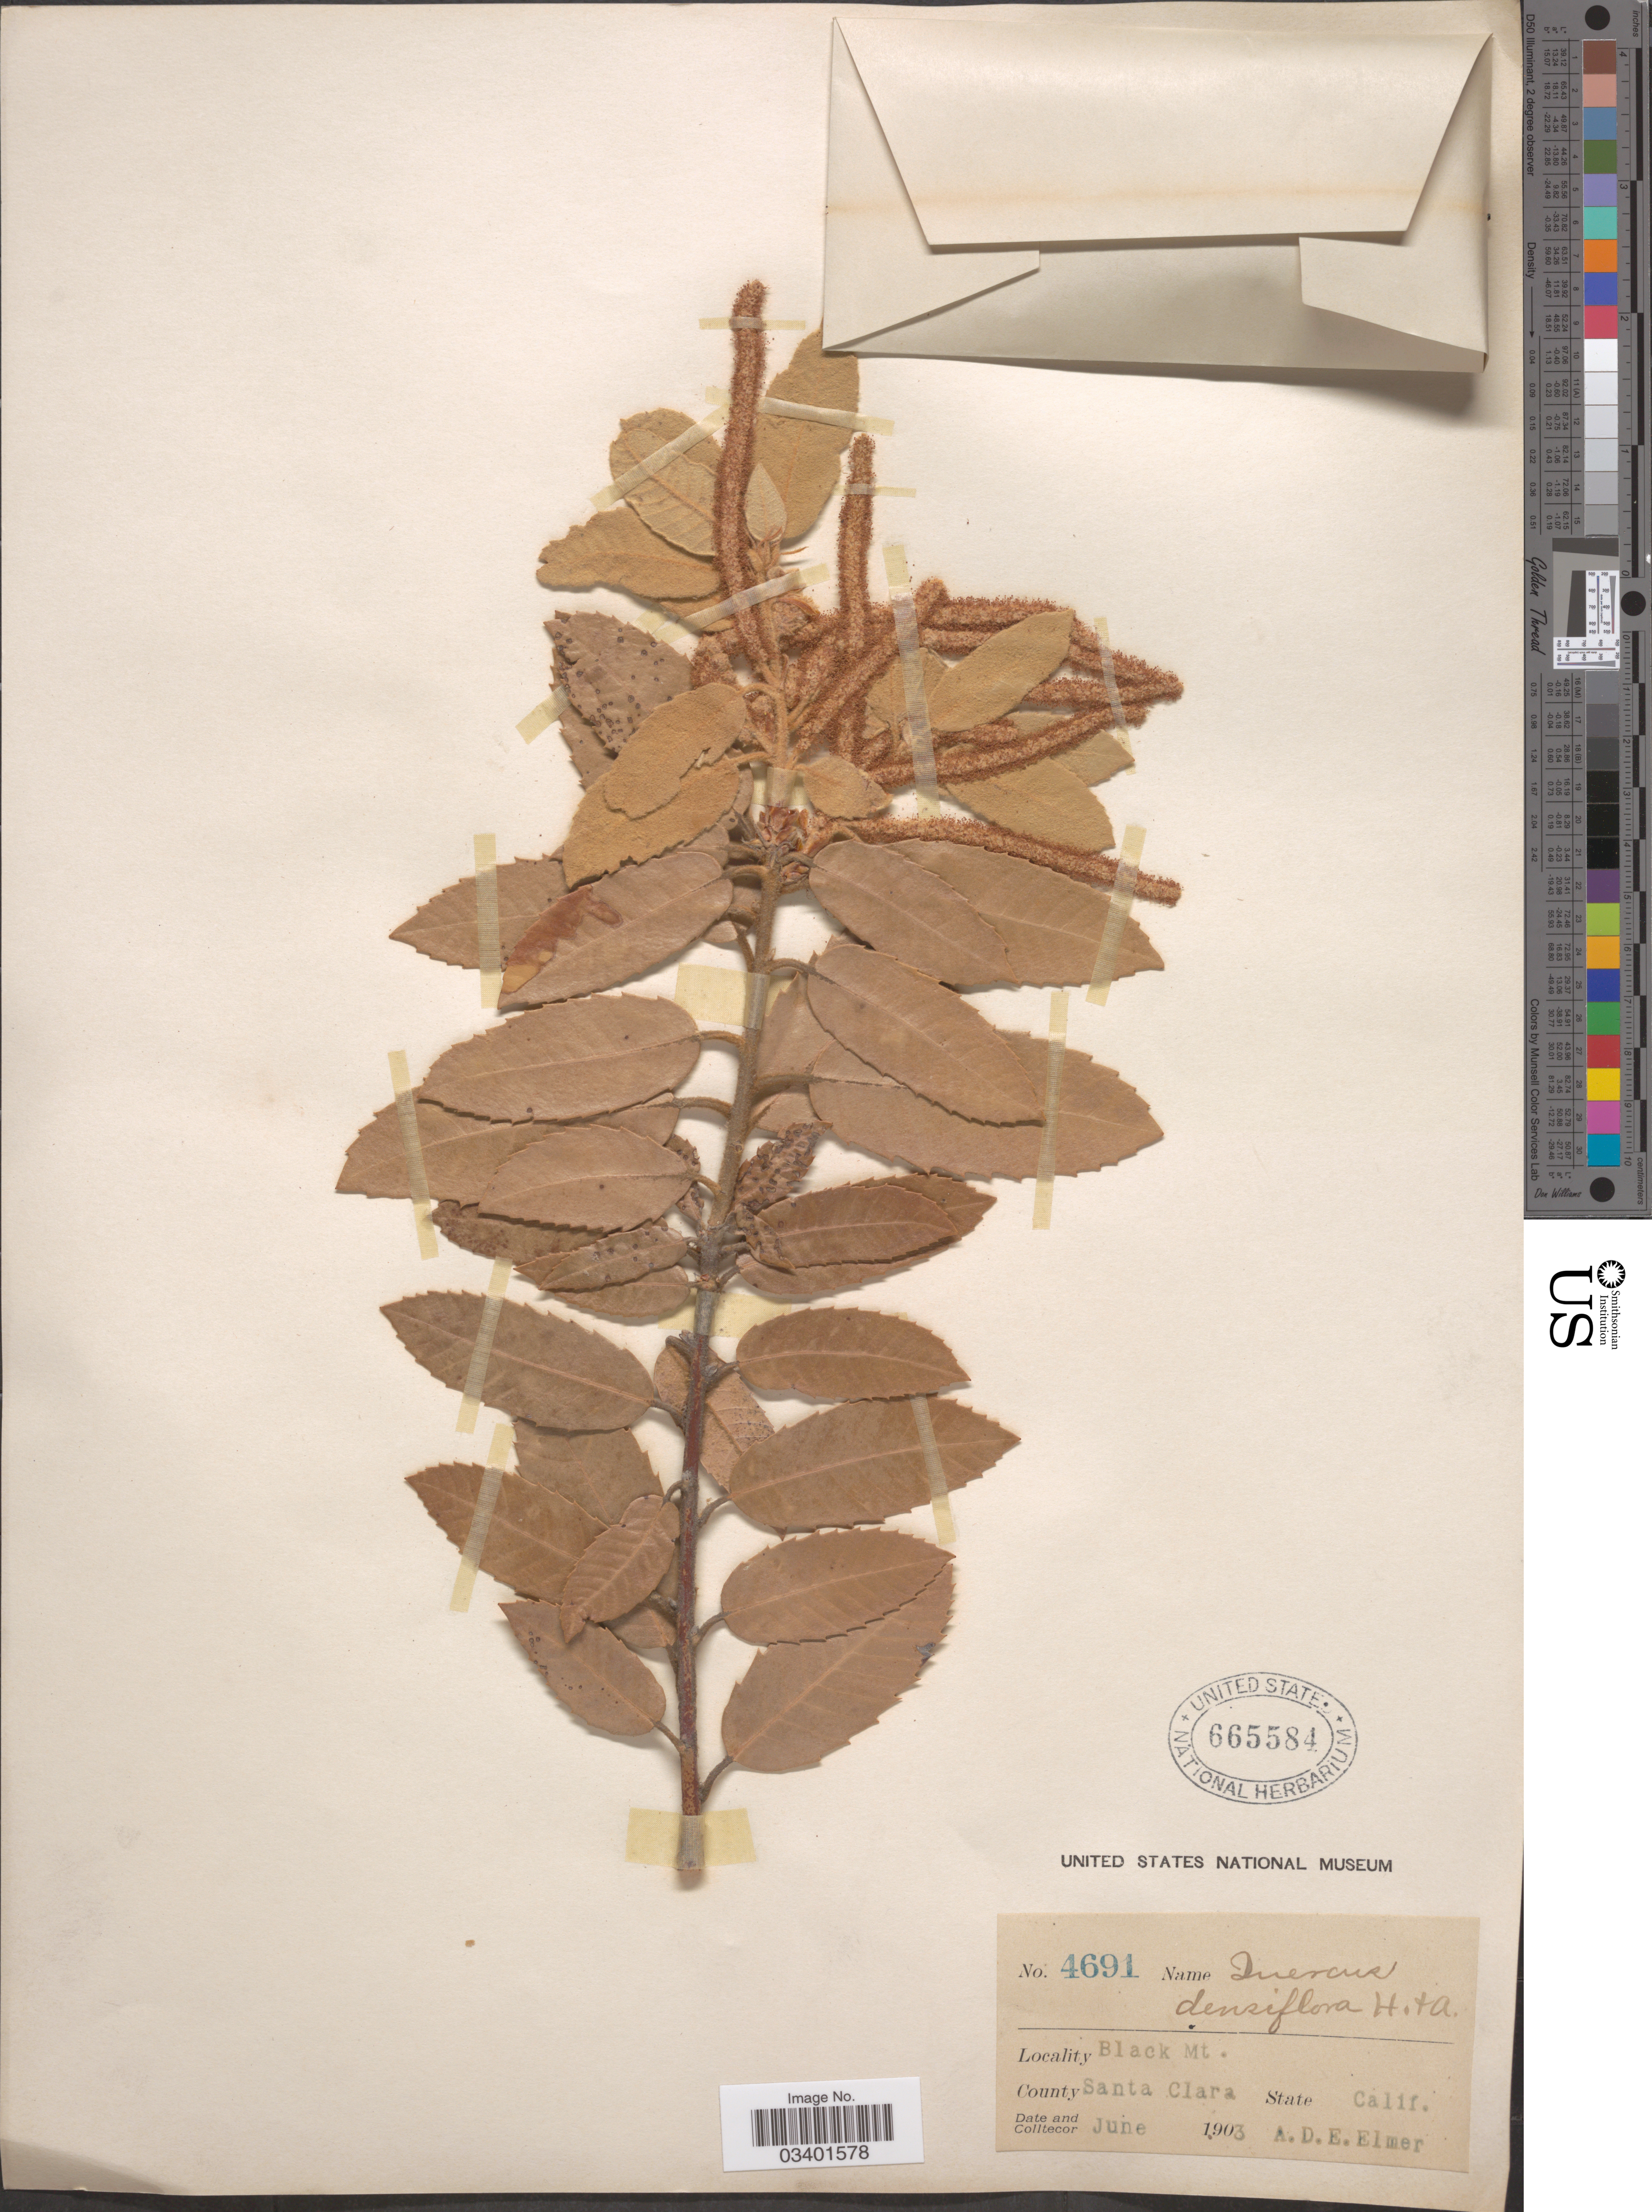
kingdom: Plantae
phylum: Tracheophyta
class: Magnoliopsida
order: Fagales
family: Fagaceae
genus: Notholithocarpus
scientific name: Notholithocarpus densiflorus var. densiflorus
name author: (Hook. & Arn.) P. S. Manos et al.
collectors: A. D. E. Elmer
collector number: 4691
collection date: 1903-06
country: United States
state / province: California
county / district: Santa Clara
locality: Black Mt. County Santa Clara.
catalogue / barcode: US 665584